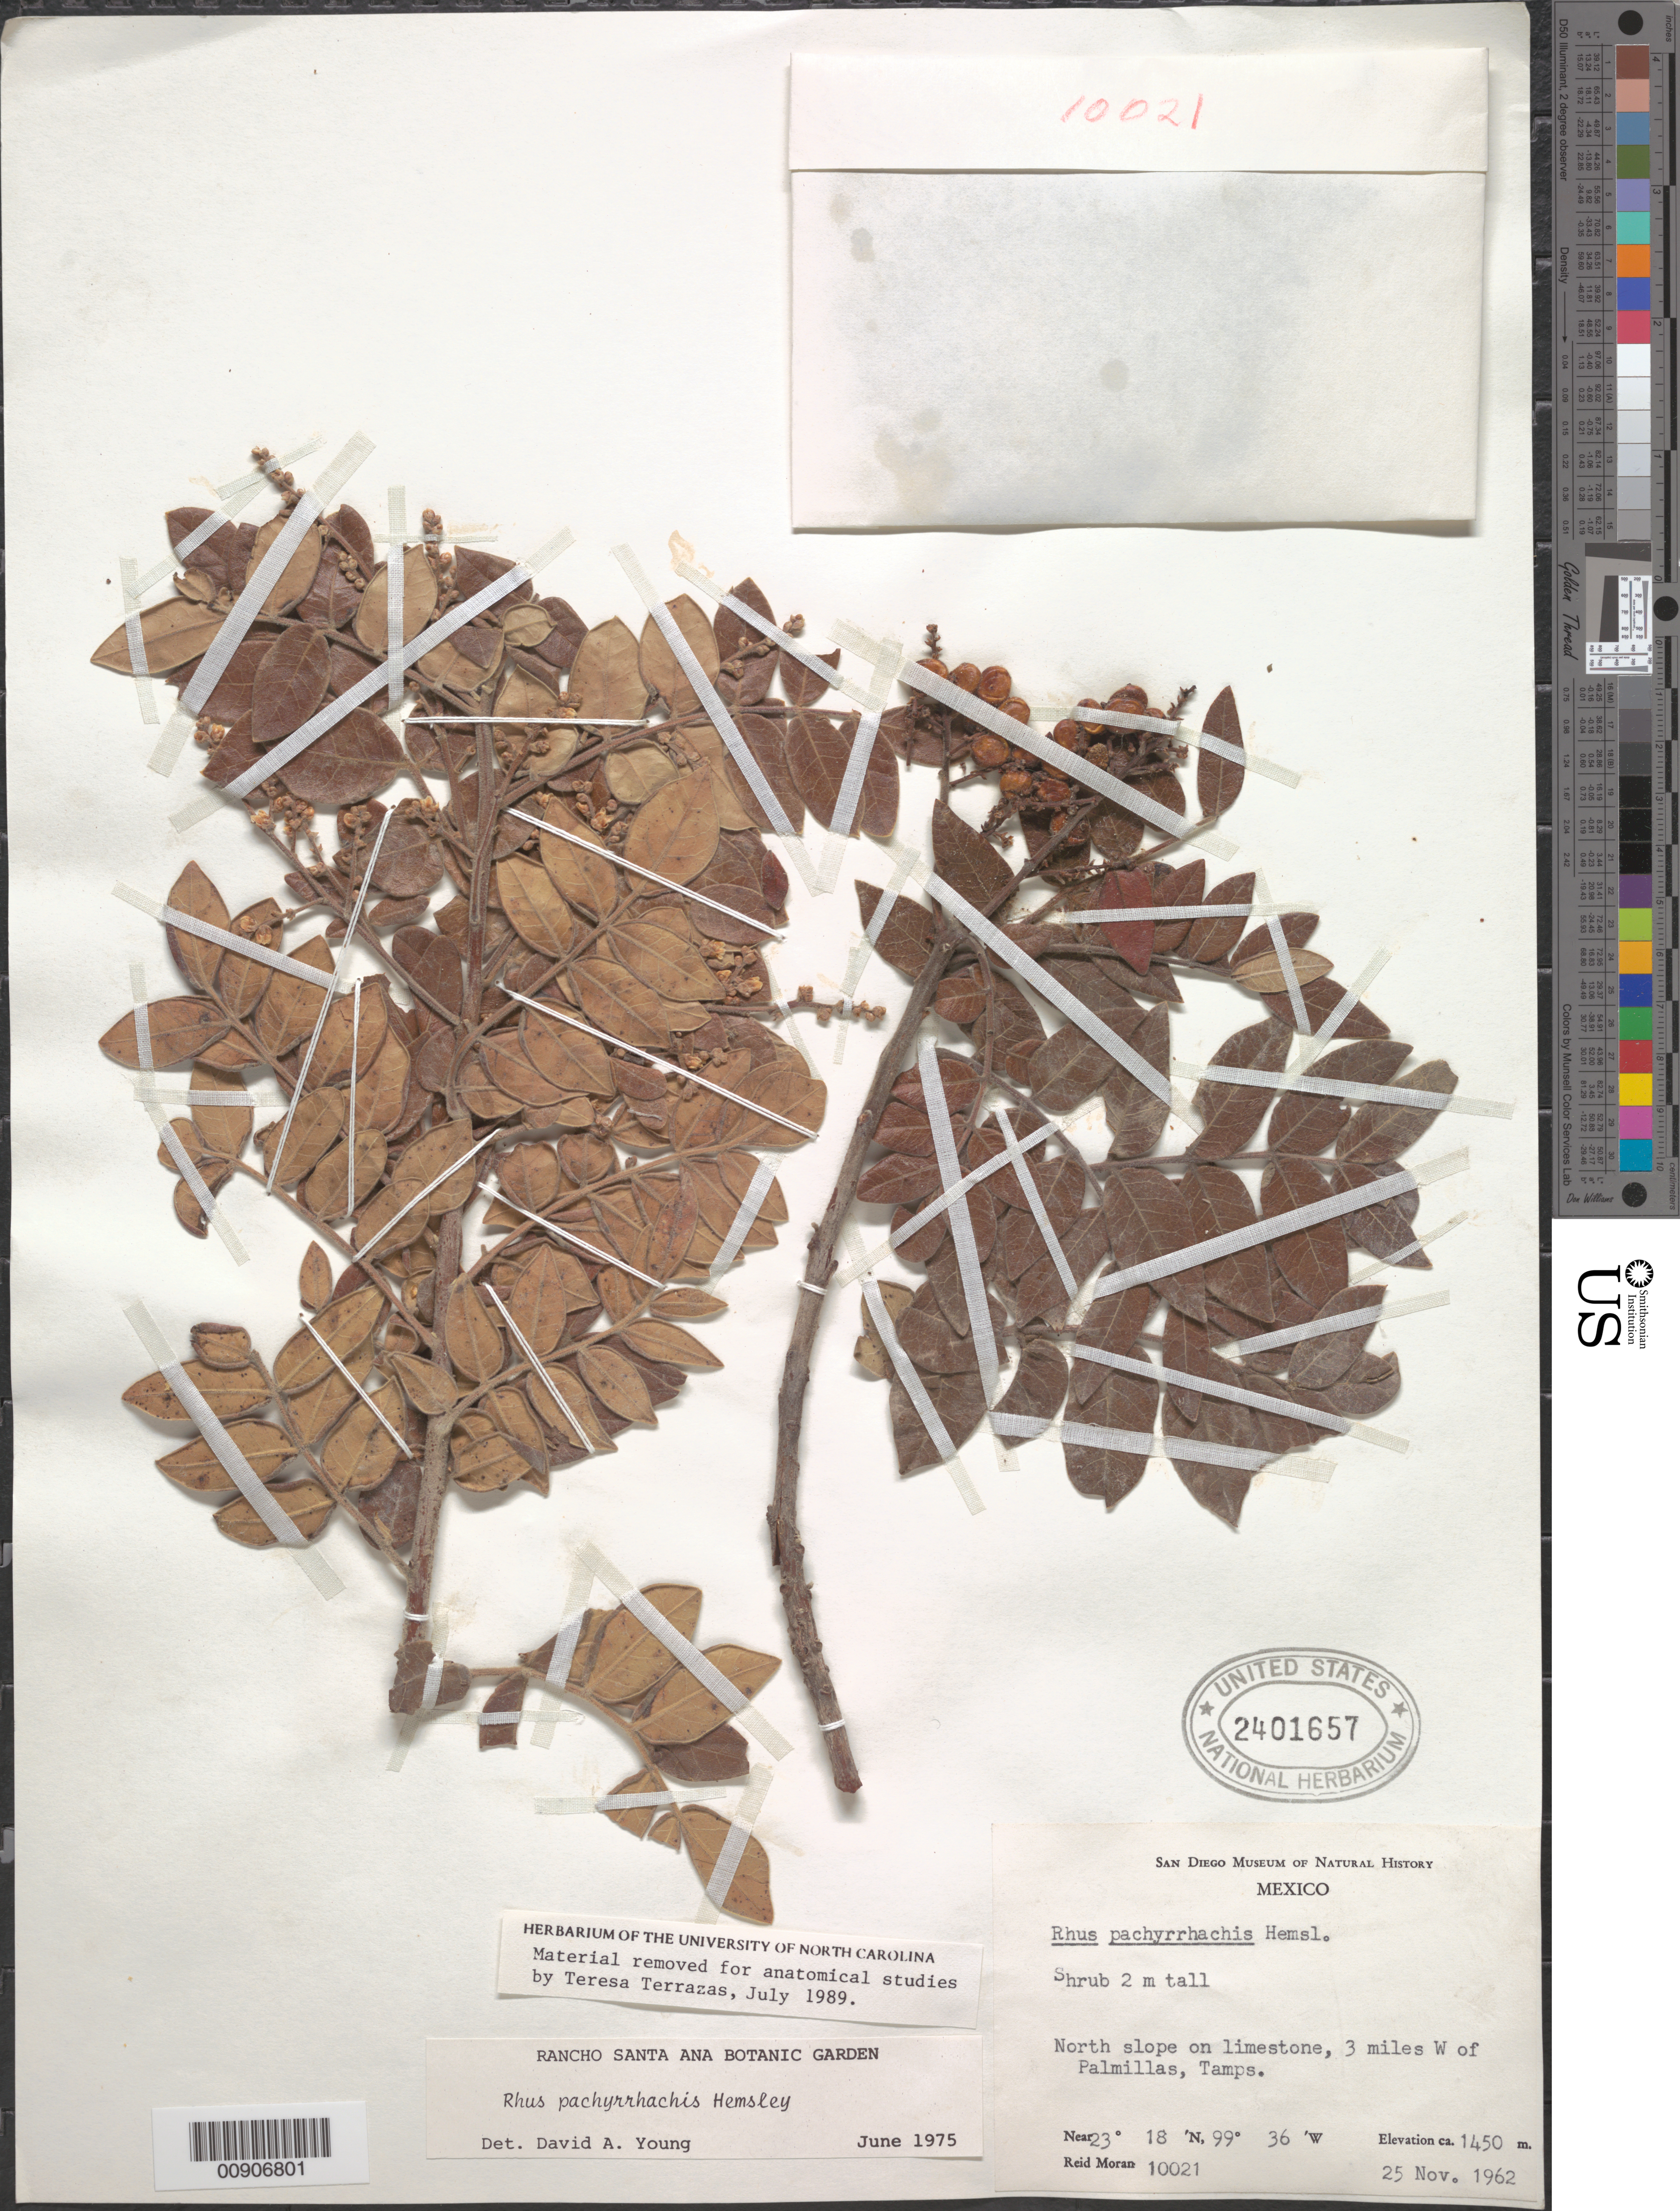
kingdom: Plantae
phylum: Tracheophyta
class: Magnoliopsida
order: Sapindales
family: Anacardiaceae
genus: Rhus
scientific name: Rhus pachyrrhachis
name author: Hemsl.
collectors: R. V. Moran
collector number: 10021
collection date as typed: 25 Nov 1962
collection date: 1962-11-25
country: Mexico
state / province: Tamaulipas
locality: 3 miles W of Palmillas, Tamaulipas.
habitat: North slope on limestone.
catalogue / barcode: US 2401657